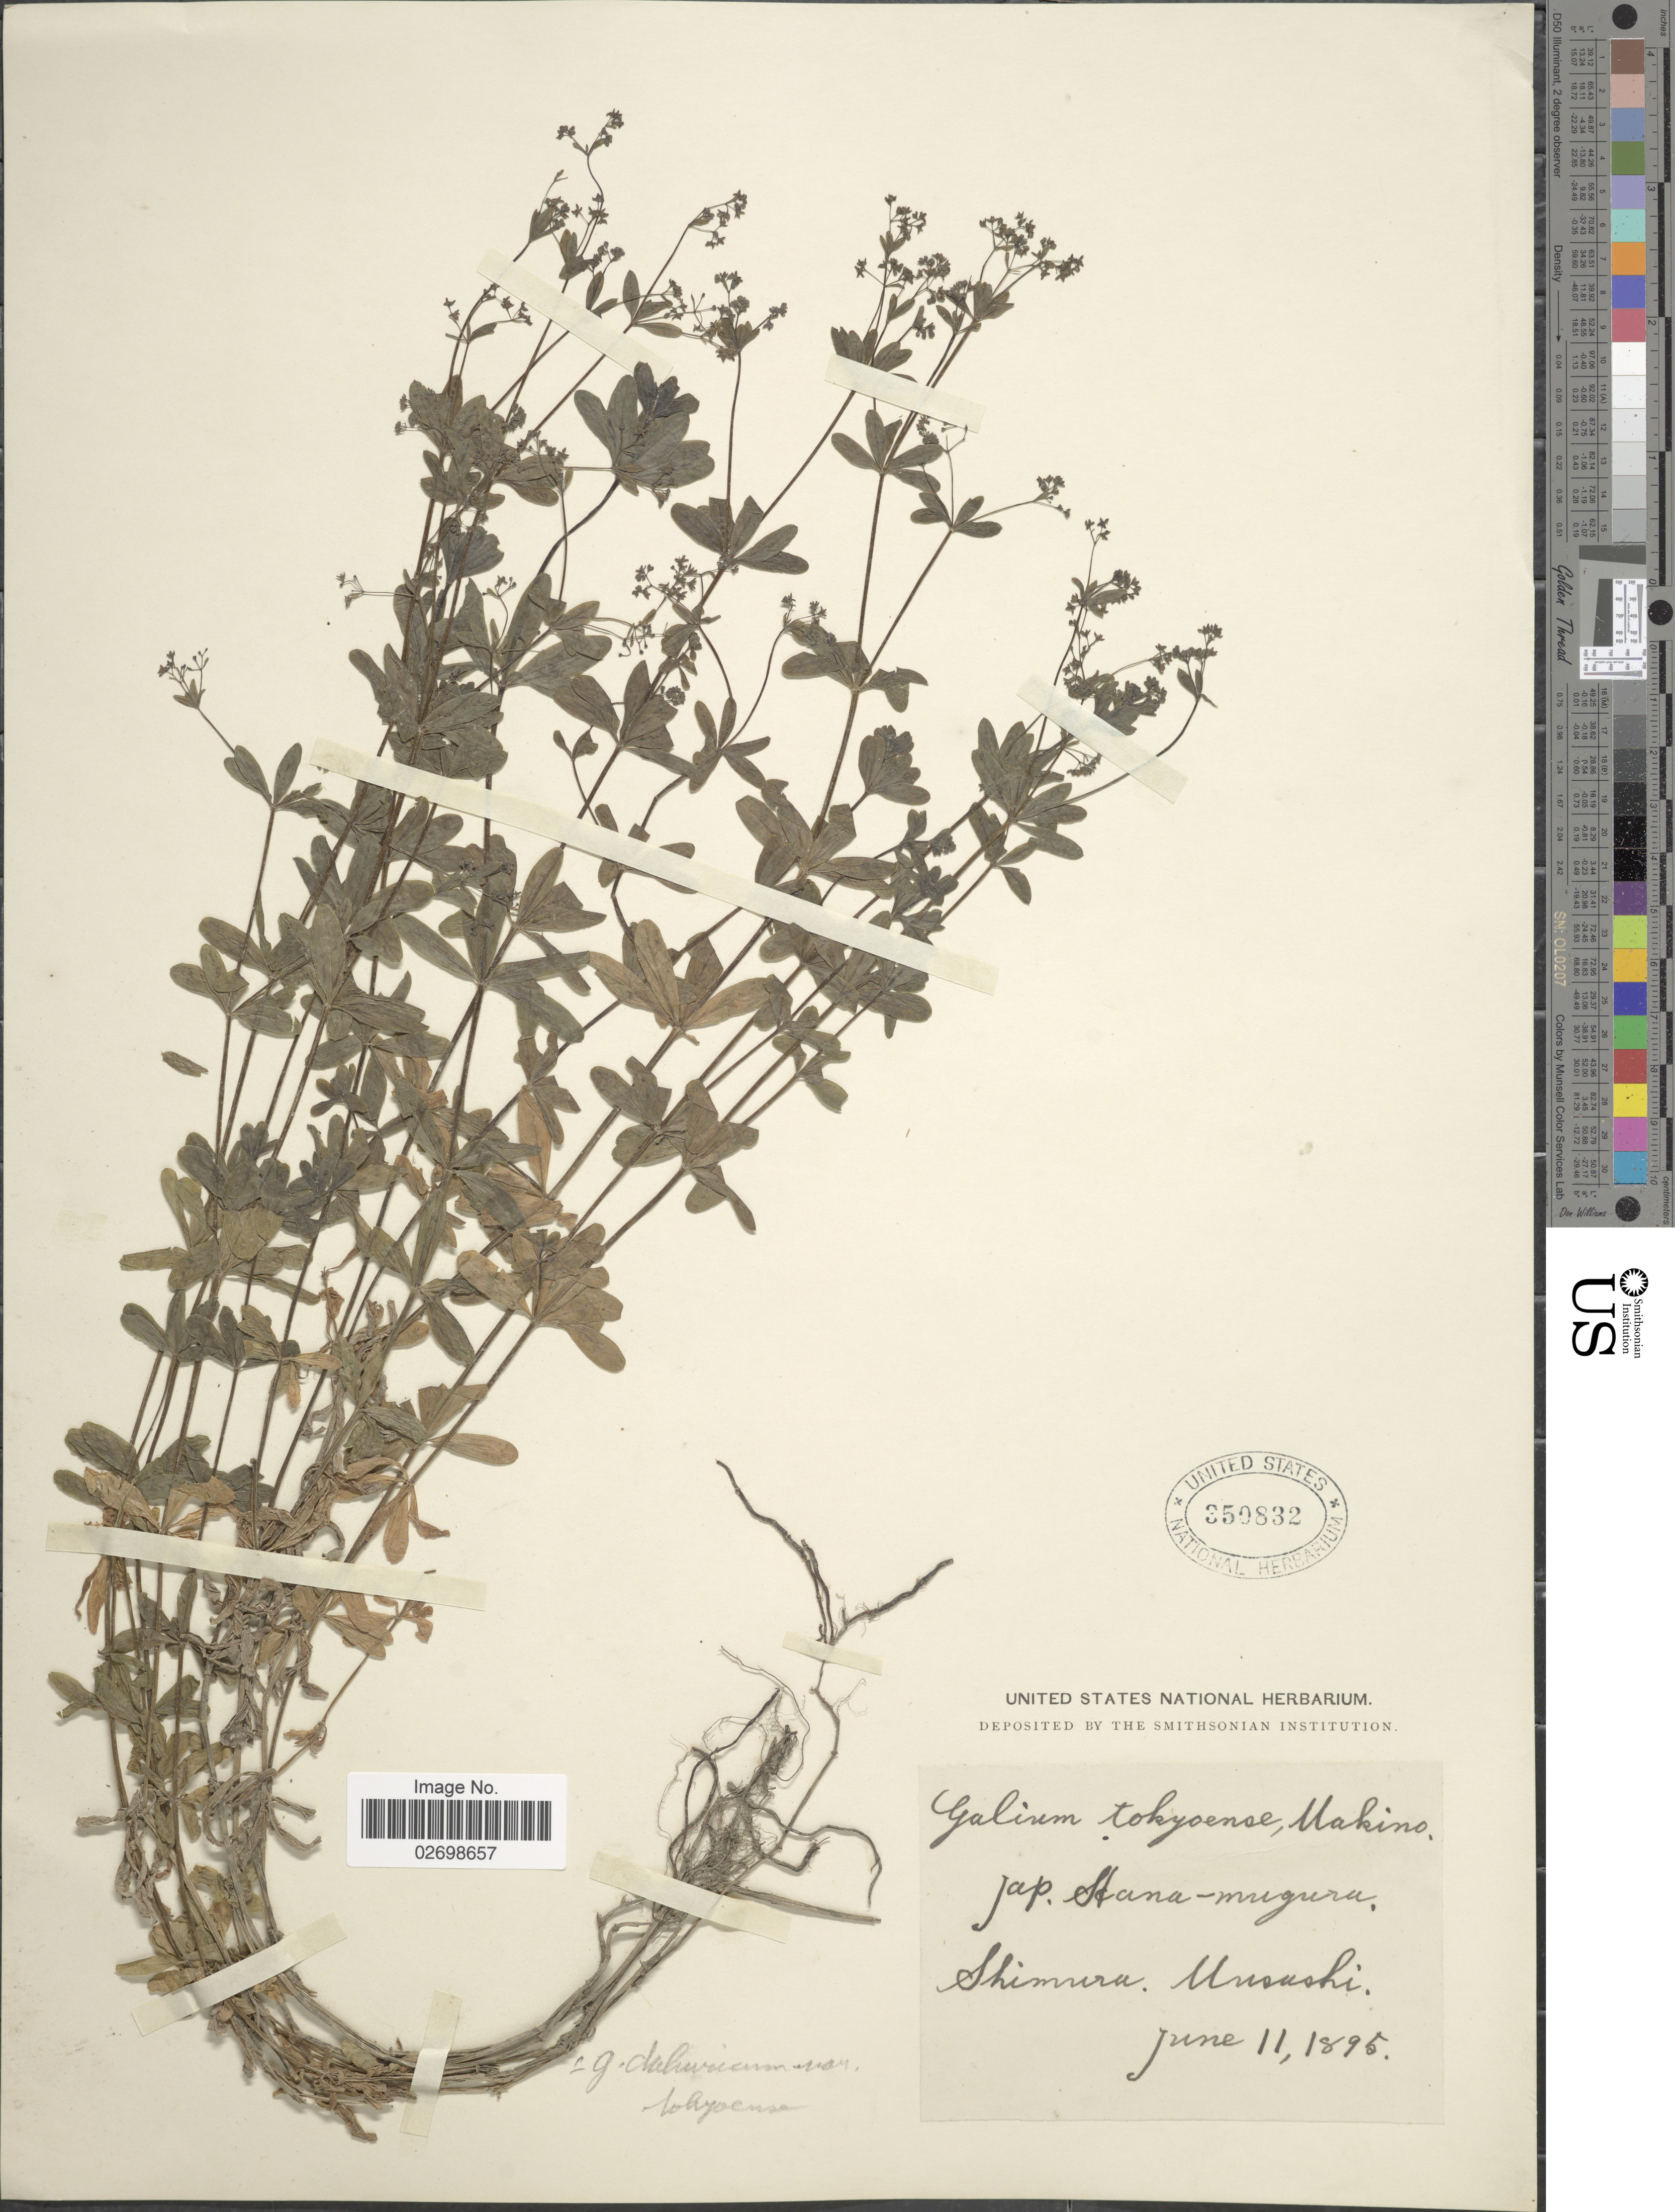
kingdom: Plantae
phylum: Tracheophyta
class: Magnoliopsida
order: Gentianales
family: Rubiaceae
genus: Galium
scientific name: Galium dahuricum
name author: Turcz. ex Ledeb.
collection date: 1895-06-11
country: Japan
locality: Jap., Stana-muguru, Shimura, Unsushi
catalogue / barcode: US 350832